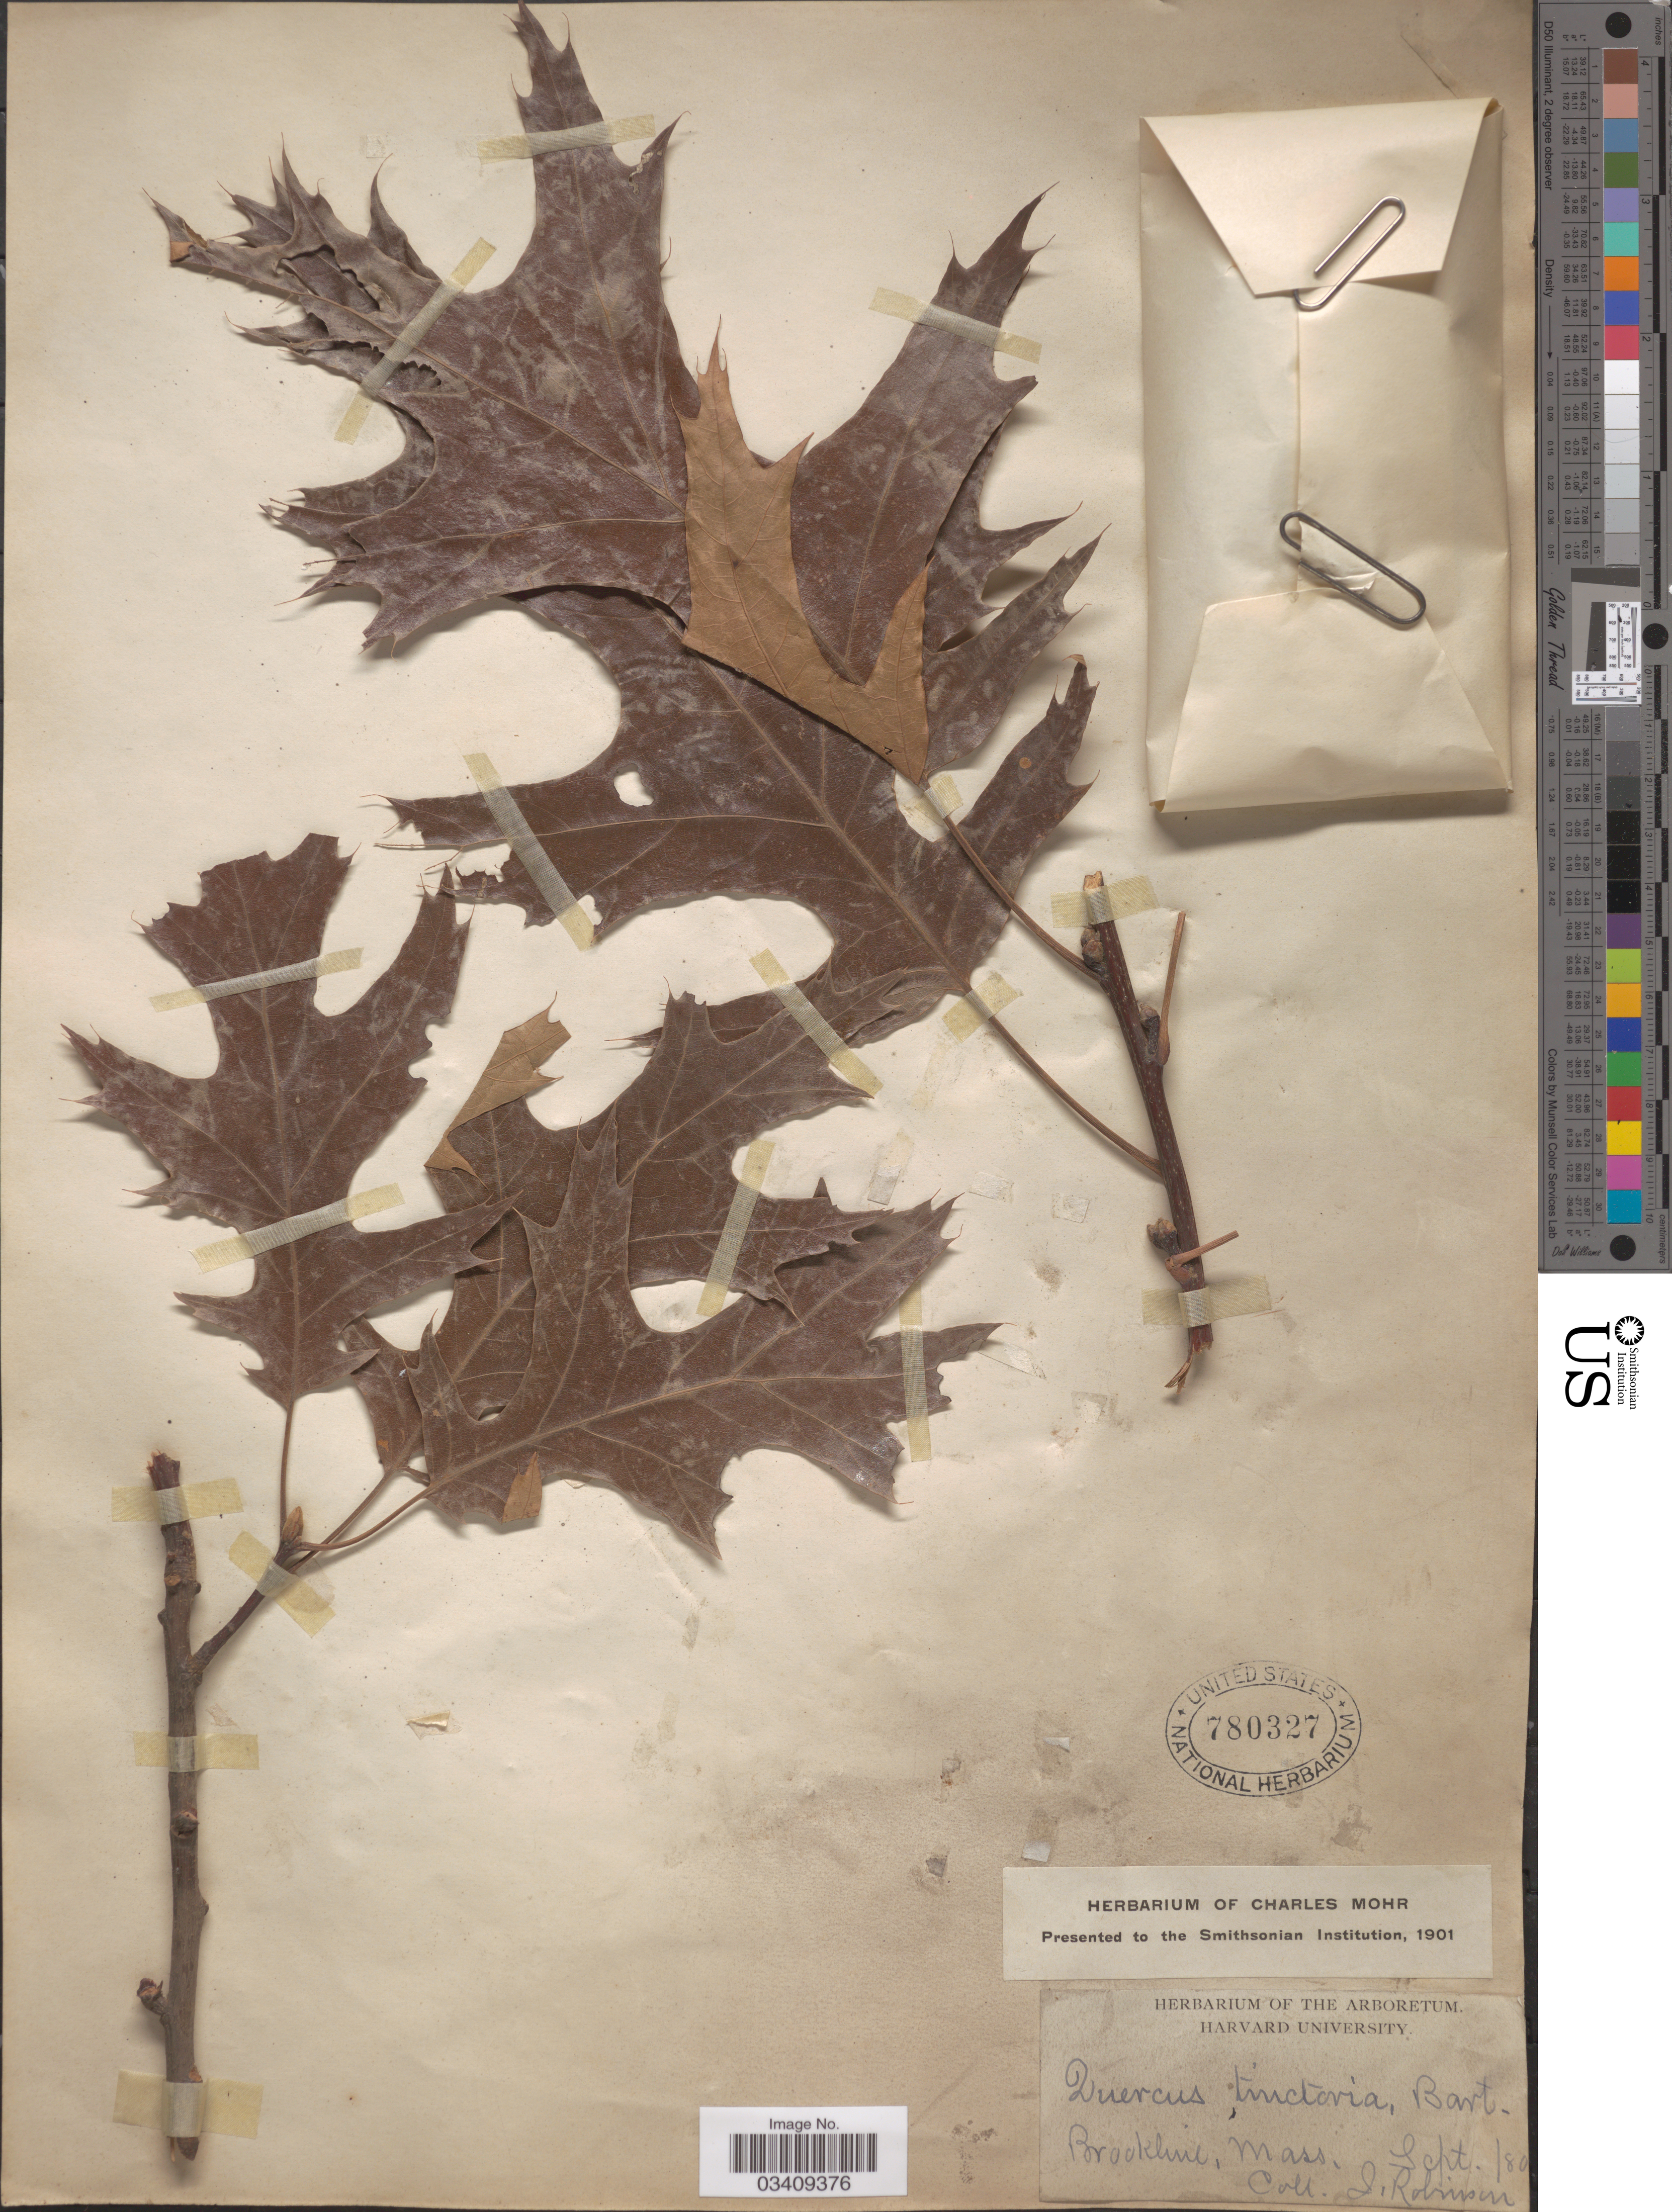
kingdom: Plantae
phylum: Tracheophyta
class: Magnoliopsida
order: Fagales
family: Fagaceae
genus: Quercus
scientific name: Quercus velutina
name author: Lam.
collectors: I. H. Robinson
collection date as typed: Transcribed d/m/y: /9/80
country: United States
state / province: Massachusetts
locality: Brookline.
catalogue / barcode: US 780327